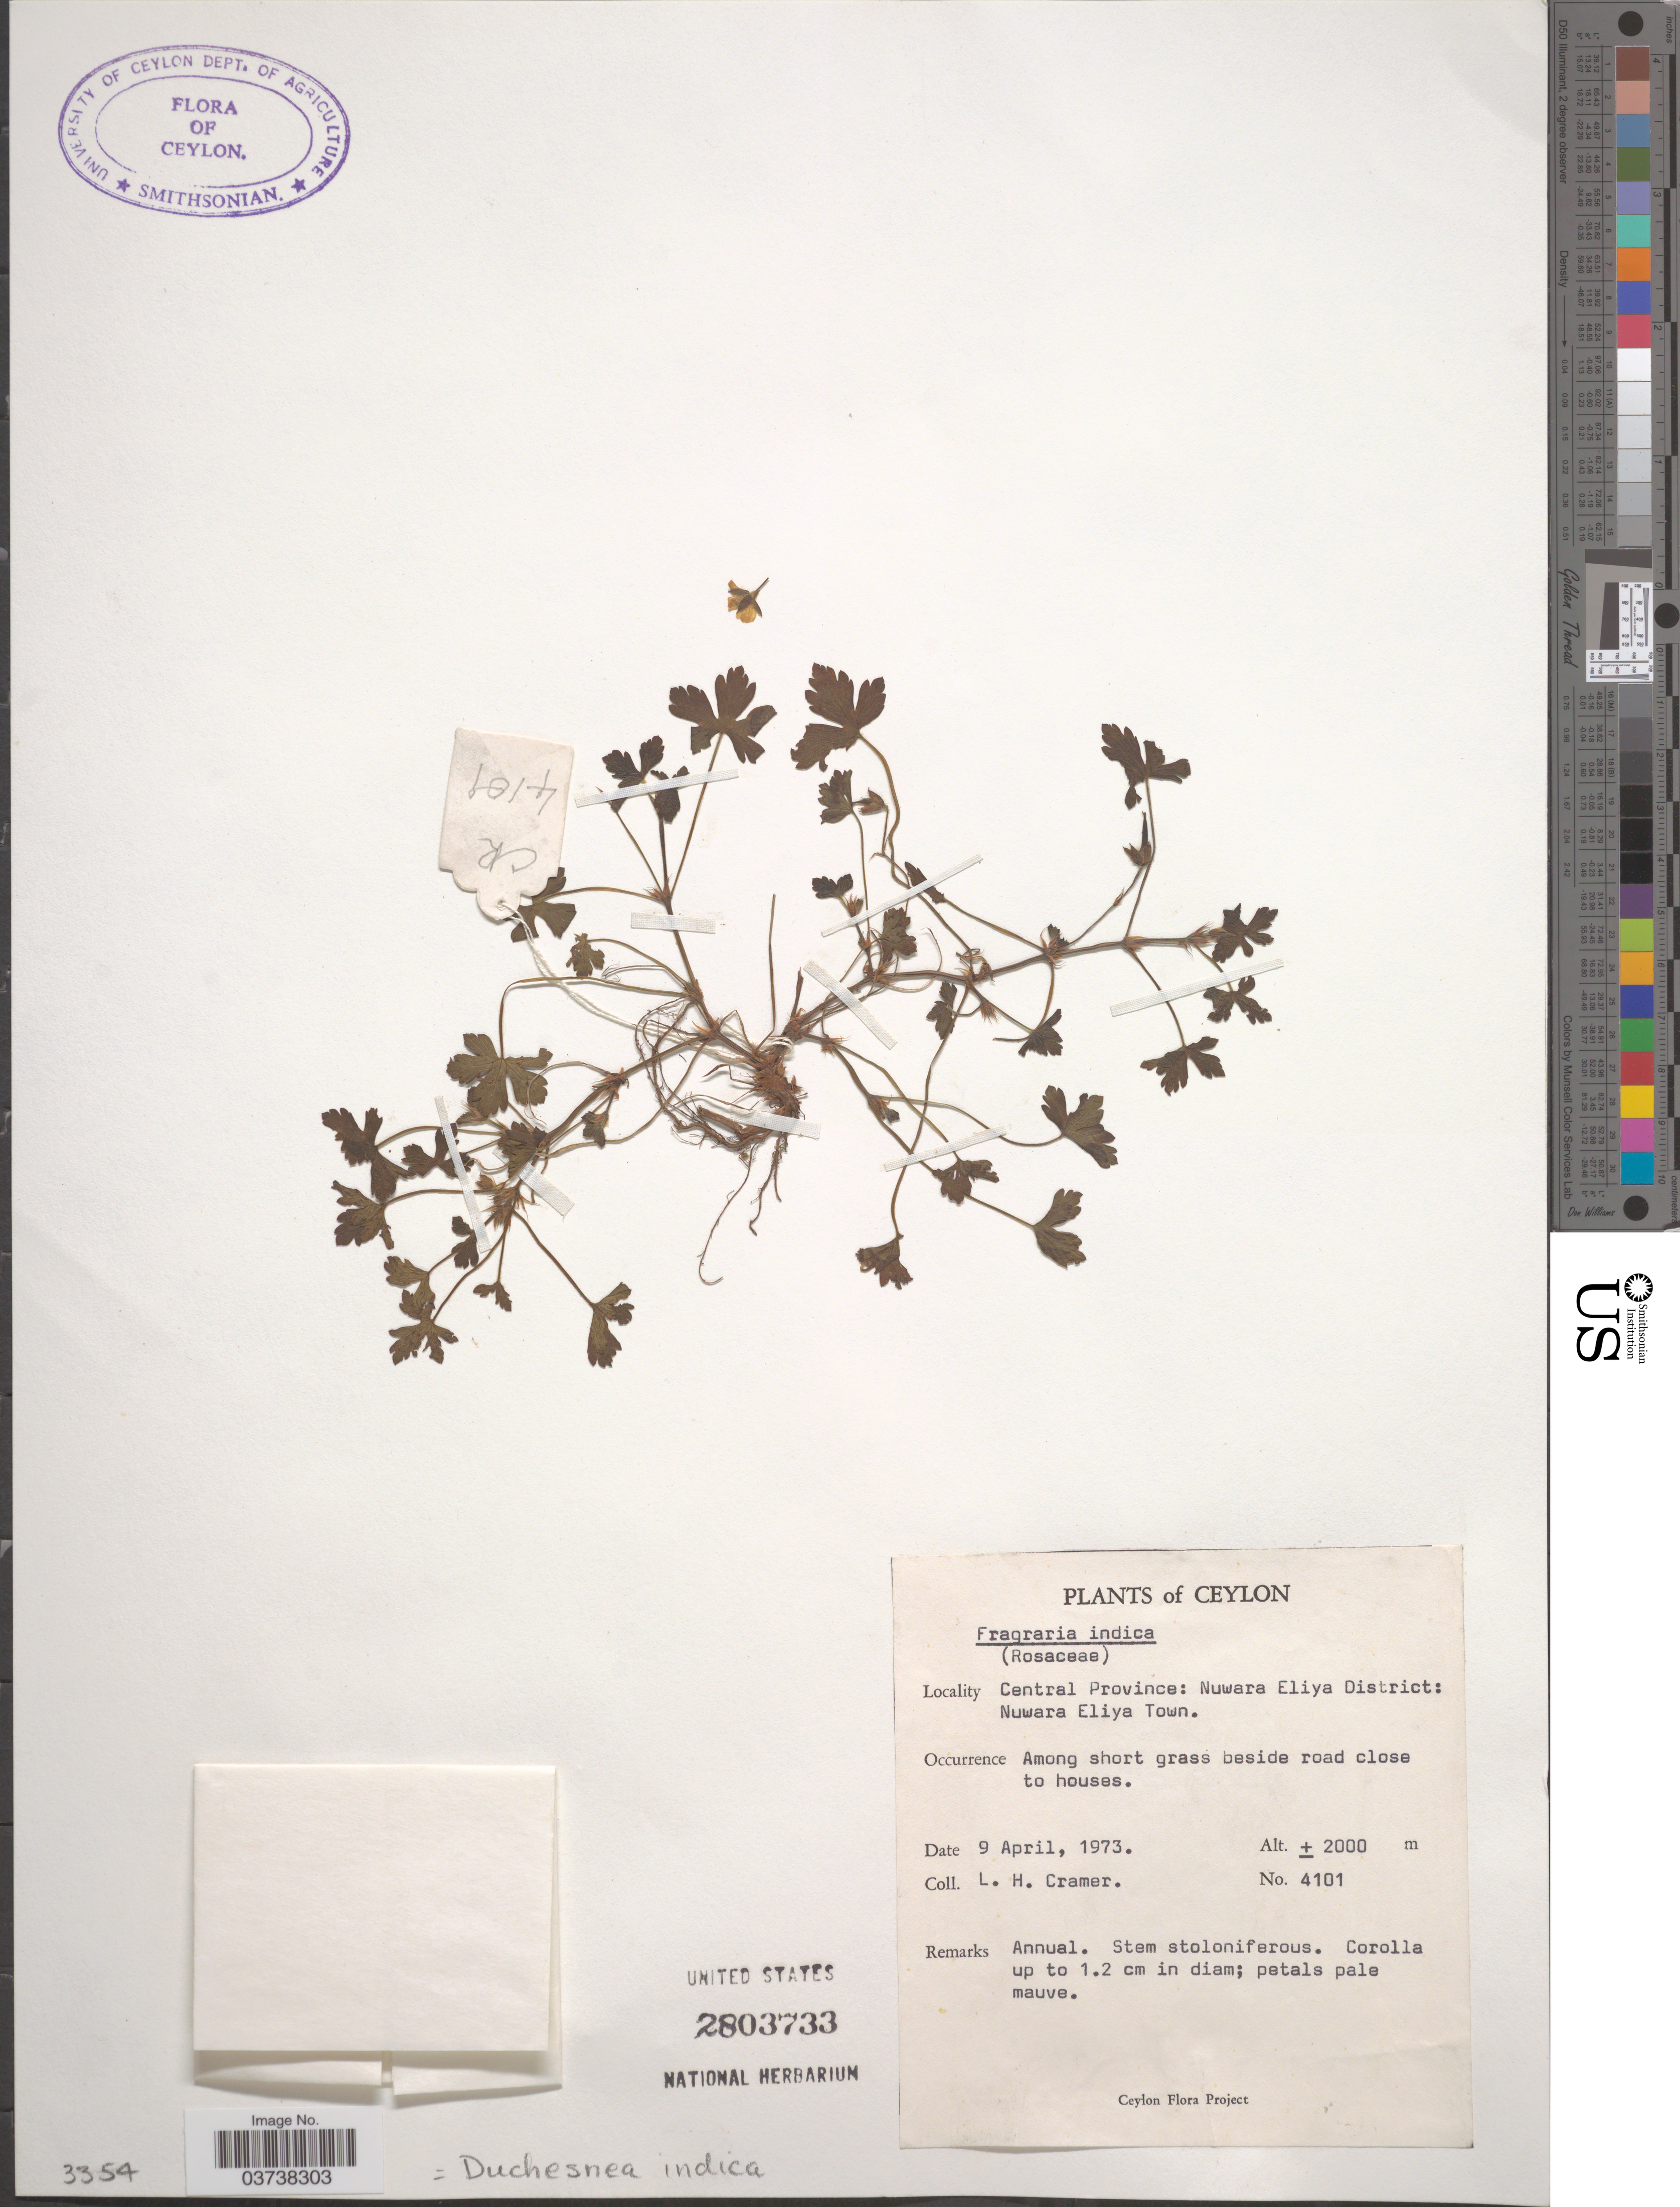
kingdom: Plantae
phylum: Tracheophyta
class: Magnoliopsida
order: Geraniales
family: Geraniaceae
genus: Geranium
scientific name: Geranium nepalense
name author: Sweet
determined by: Strong, Mark T., (BOT), Smithsonian Institution - National Museum of Natural History (UNITED STATES)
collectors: L. H. Cramer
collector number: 4101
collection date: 1973-04-09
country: Sri Lanka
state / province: Central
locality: Ceylon. Nuwara Eliya District: Nuwara Eliya Town.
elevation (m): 2000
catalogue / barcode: US 2803733